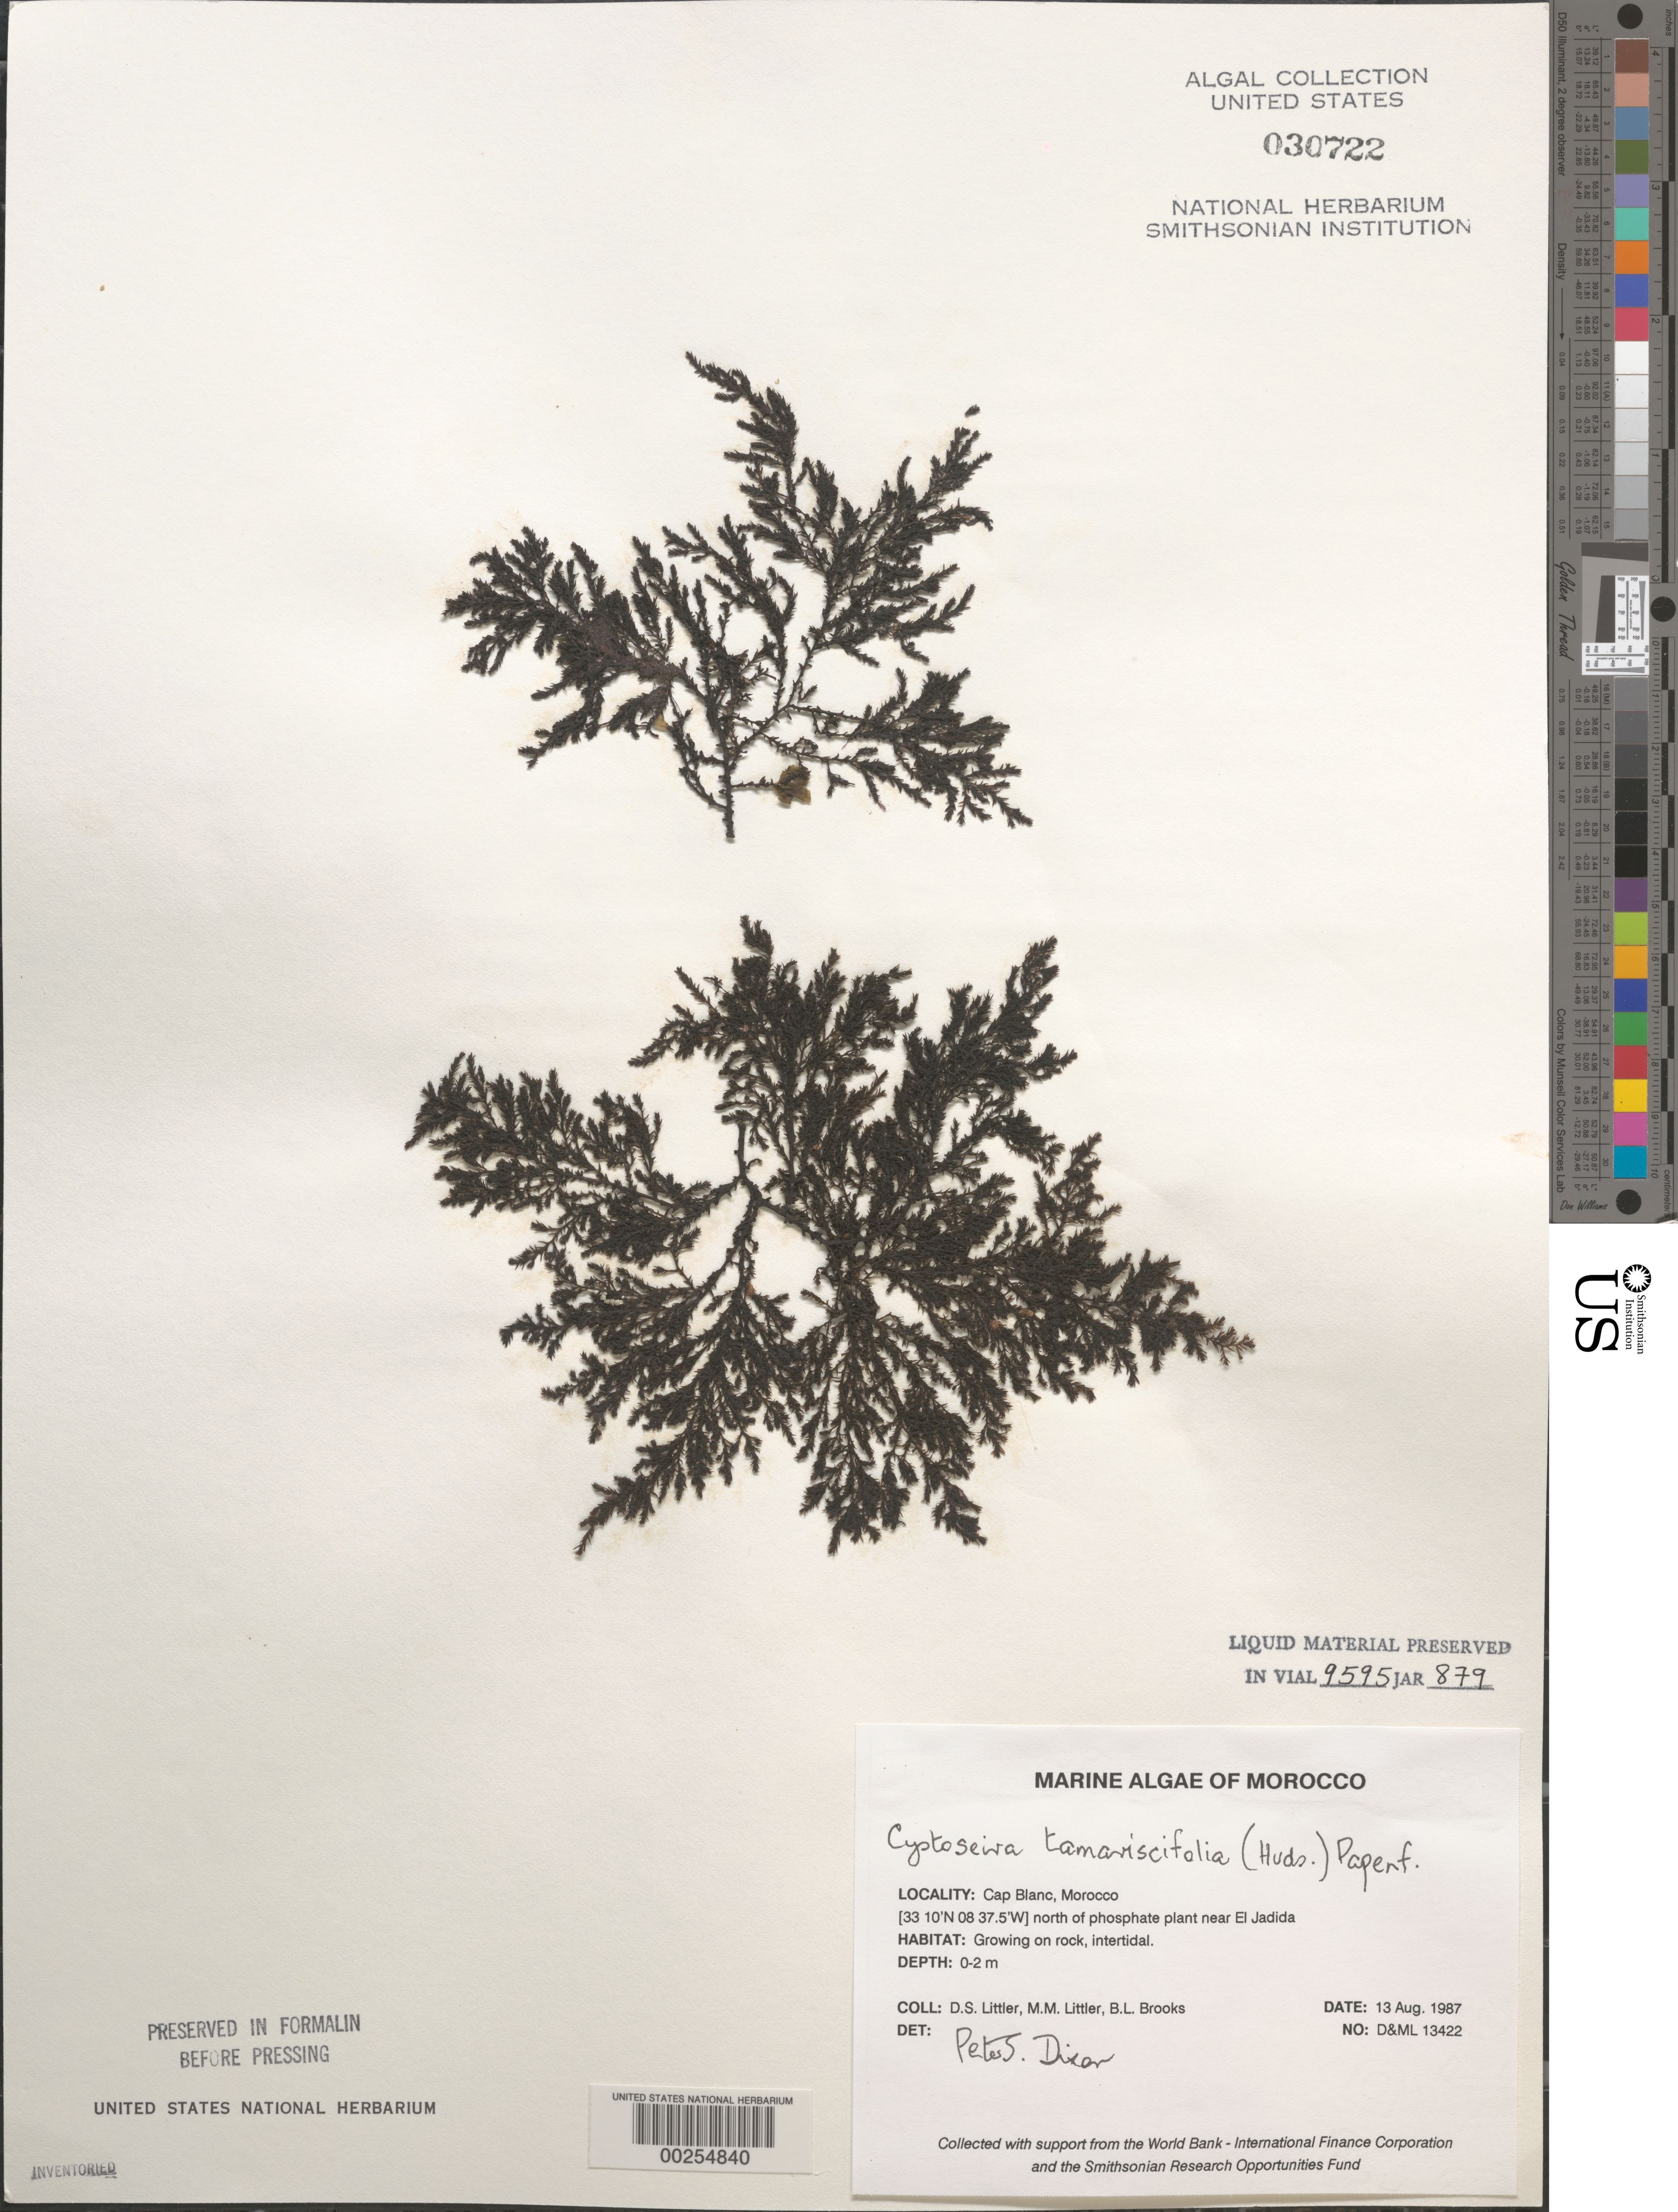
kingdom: Chromista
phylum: Ochrophyta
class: Phaeophyceae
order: Fucales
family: Sargassaceae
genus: Cystoseira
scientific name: Cystoseira tamariscifolia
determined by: Dixon, P. S.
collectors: D. S. Littler, M. M. Littler & B. Brooks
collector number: D&ML 13422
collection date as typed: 13 Aug 1987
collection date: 1987-08-13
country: Morocco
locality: Cap Blanc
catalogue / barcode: US 30722